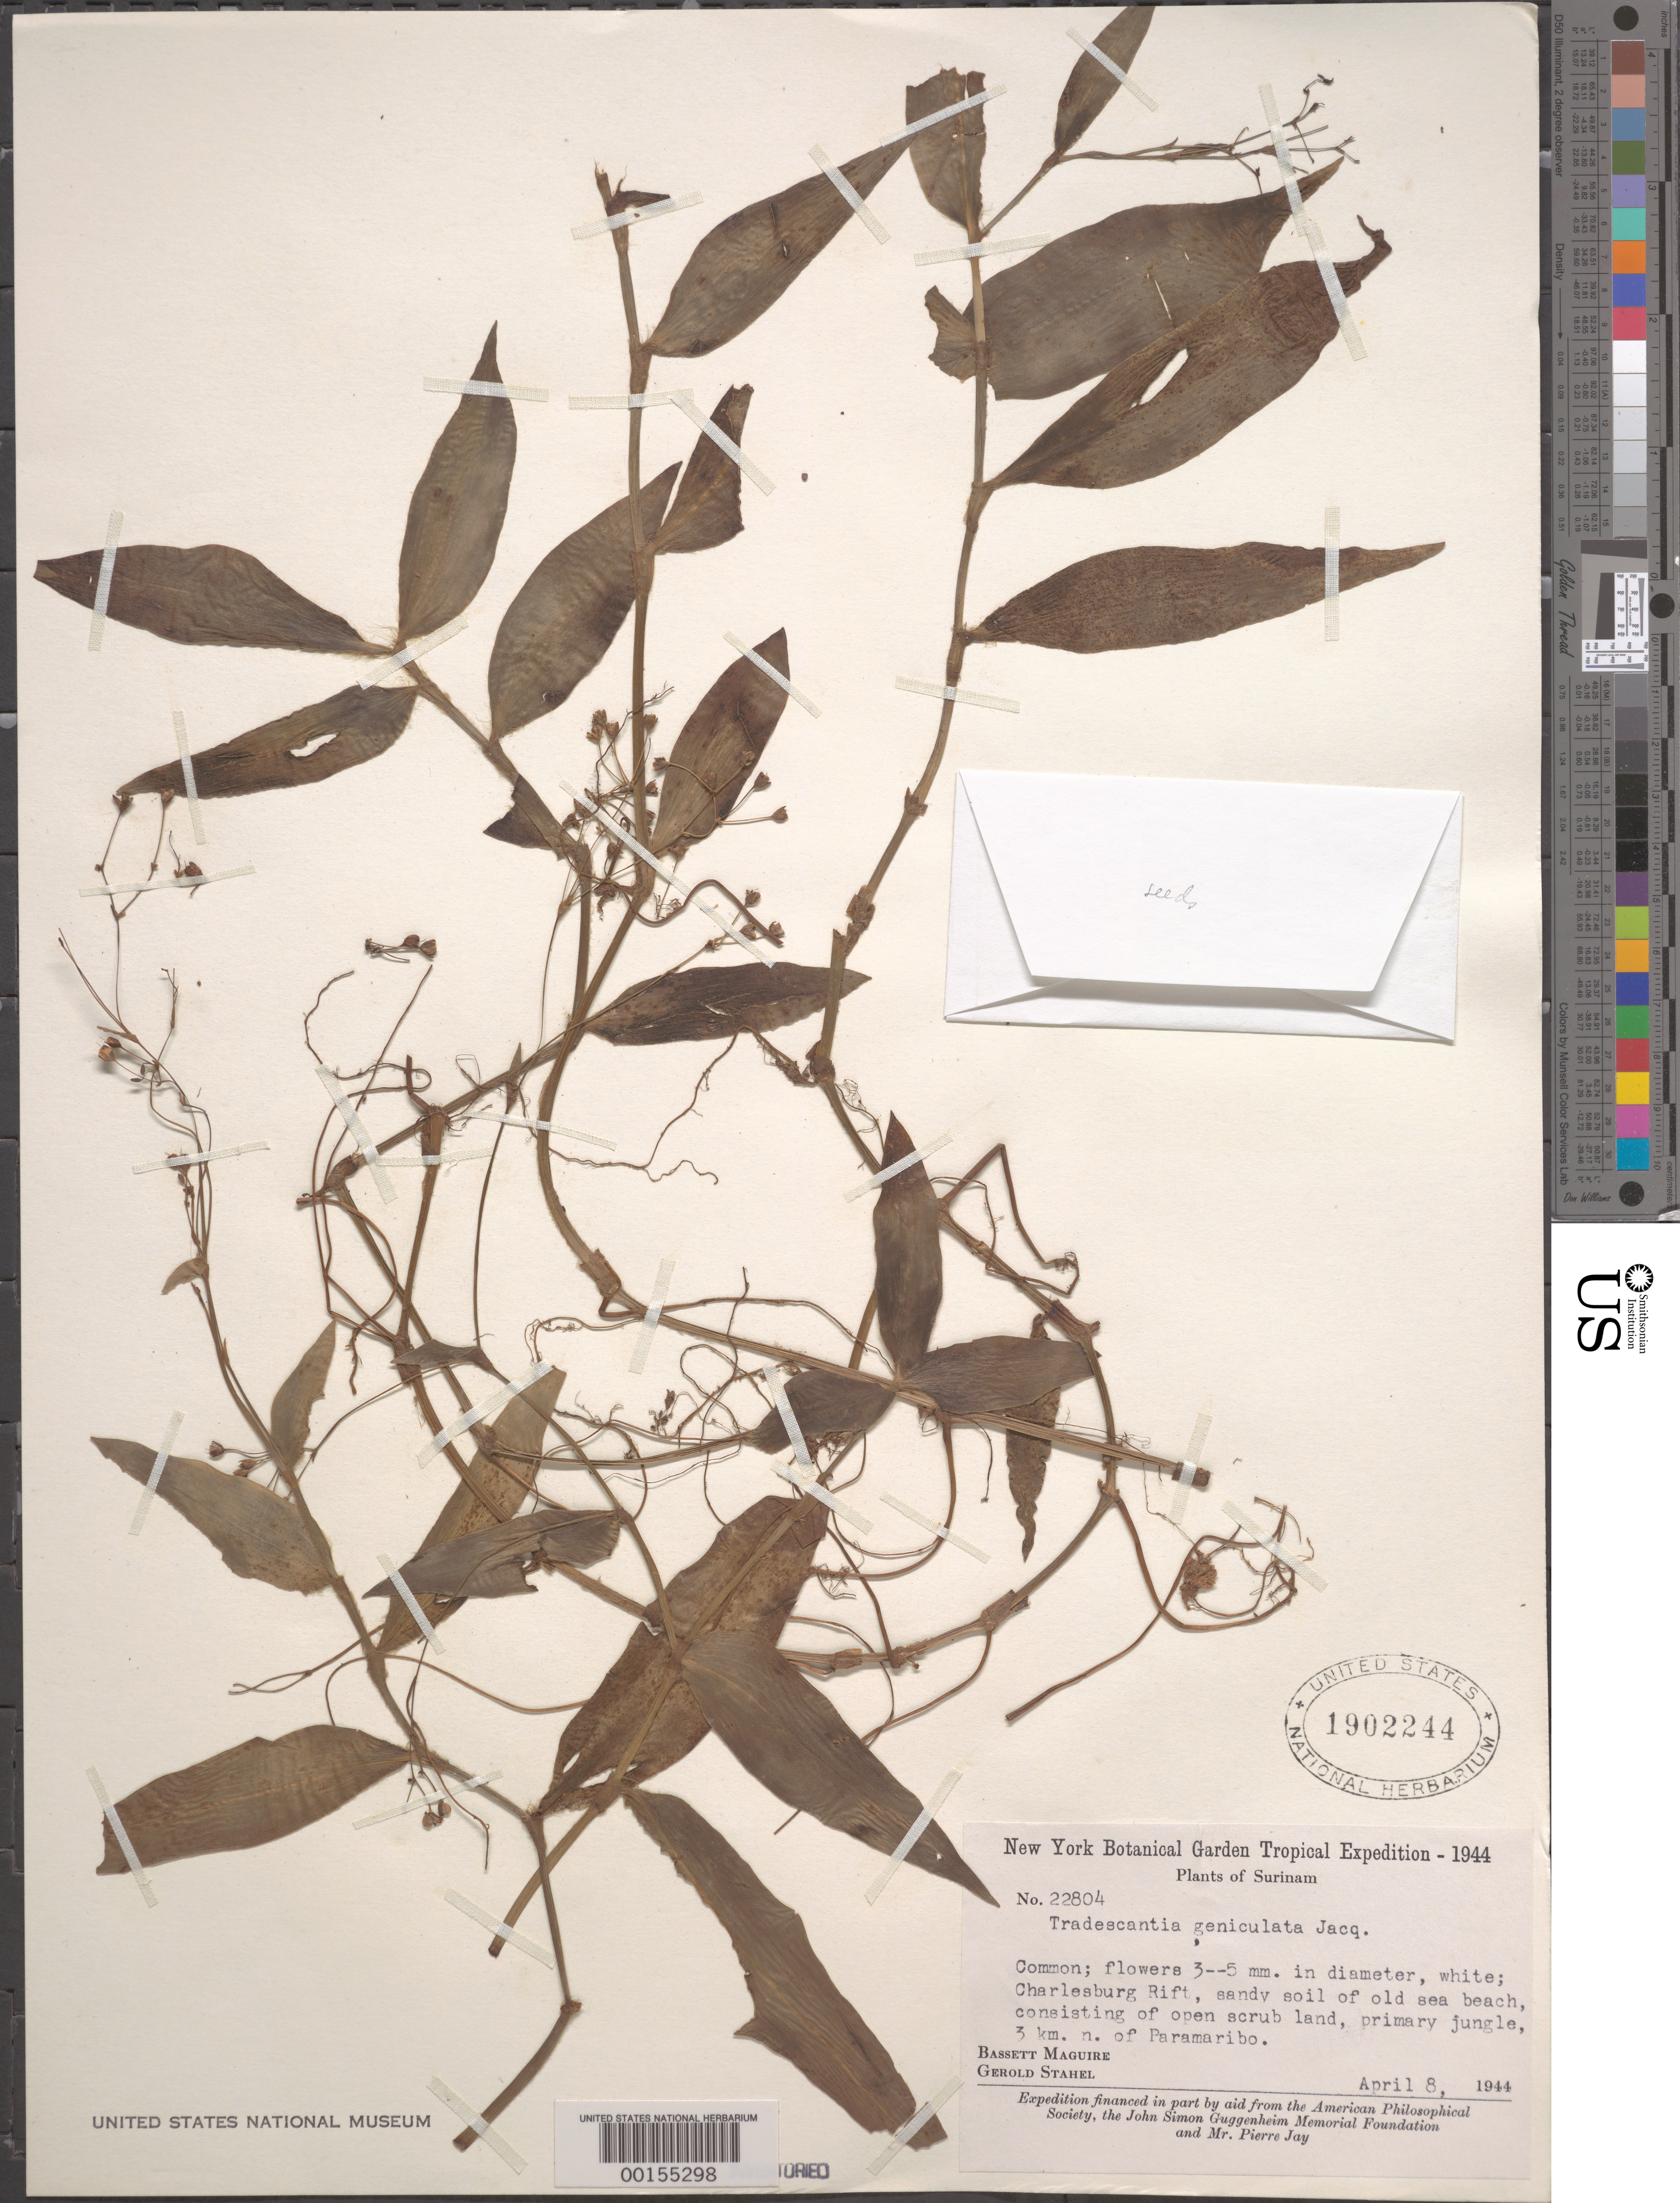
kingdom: Plantae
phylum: Tracheophyta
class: Liliopsida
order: Commelinales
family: Commelinaceae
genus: Gibasis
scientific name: Gibasis geniculata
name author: (Jacq.) Rohweder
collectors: B. Maguire & G. Stahel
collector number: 22804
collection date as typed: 08 Apr 1944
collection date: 1944-04-08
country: Suriname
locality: N of paramaribo, charlesburg rift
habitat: Open scrub, primary jungle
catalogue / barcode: US 1902244